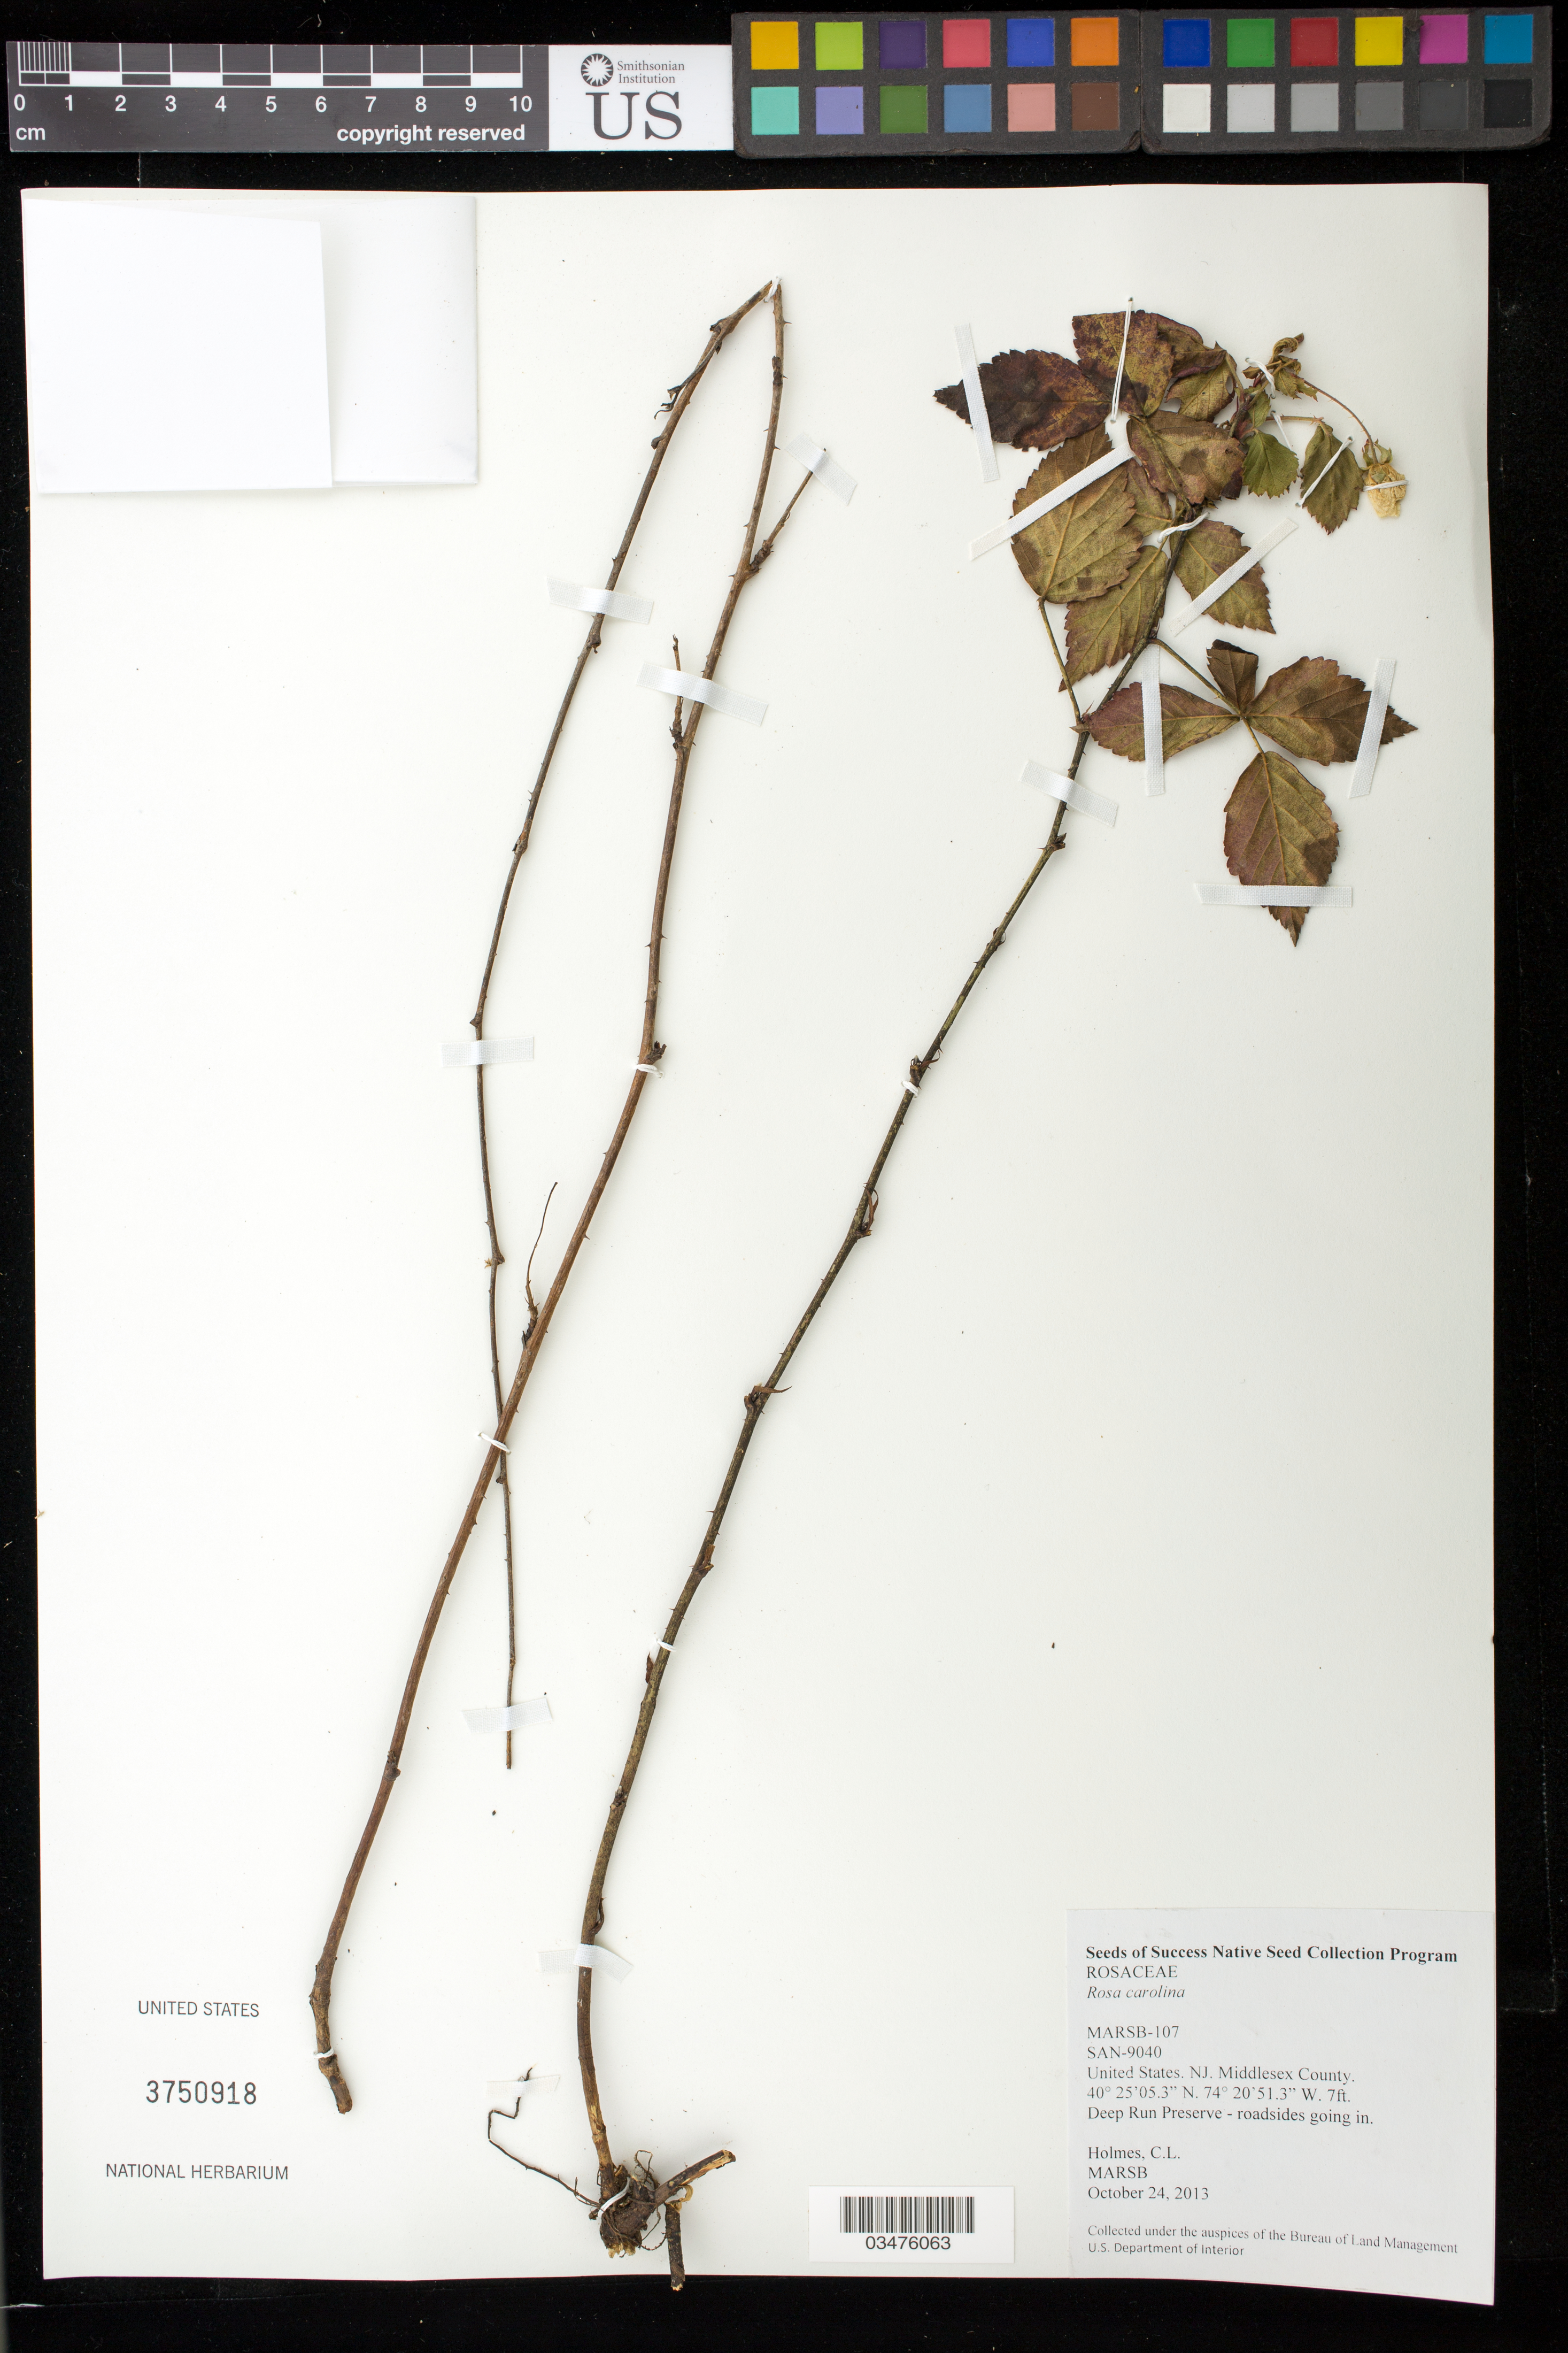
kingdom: Plantae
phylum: Tracheophyta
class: Magnoliopsida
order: Rosales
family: Rosaceae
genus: Rosa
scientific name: Rosa carolina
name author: L.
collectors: C. Holmes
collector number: MARSB-107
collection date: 2013-10-24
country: United States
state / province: New Jersey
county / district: Middlesex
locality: Deep Run Preserve.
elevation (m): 2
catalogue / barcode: US 3750918